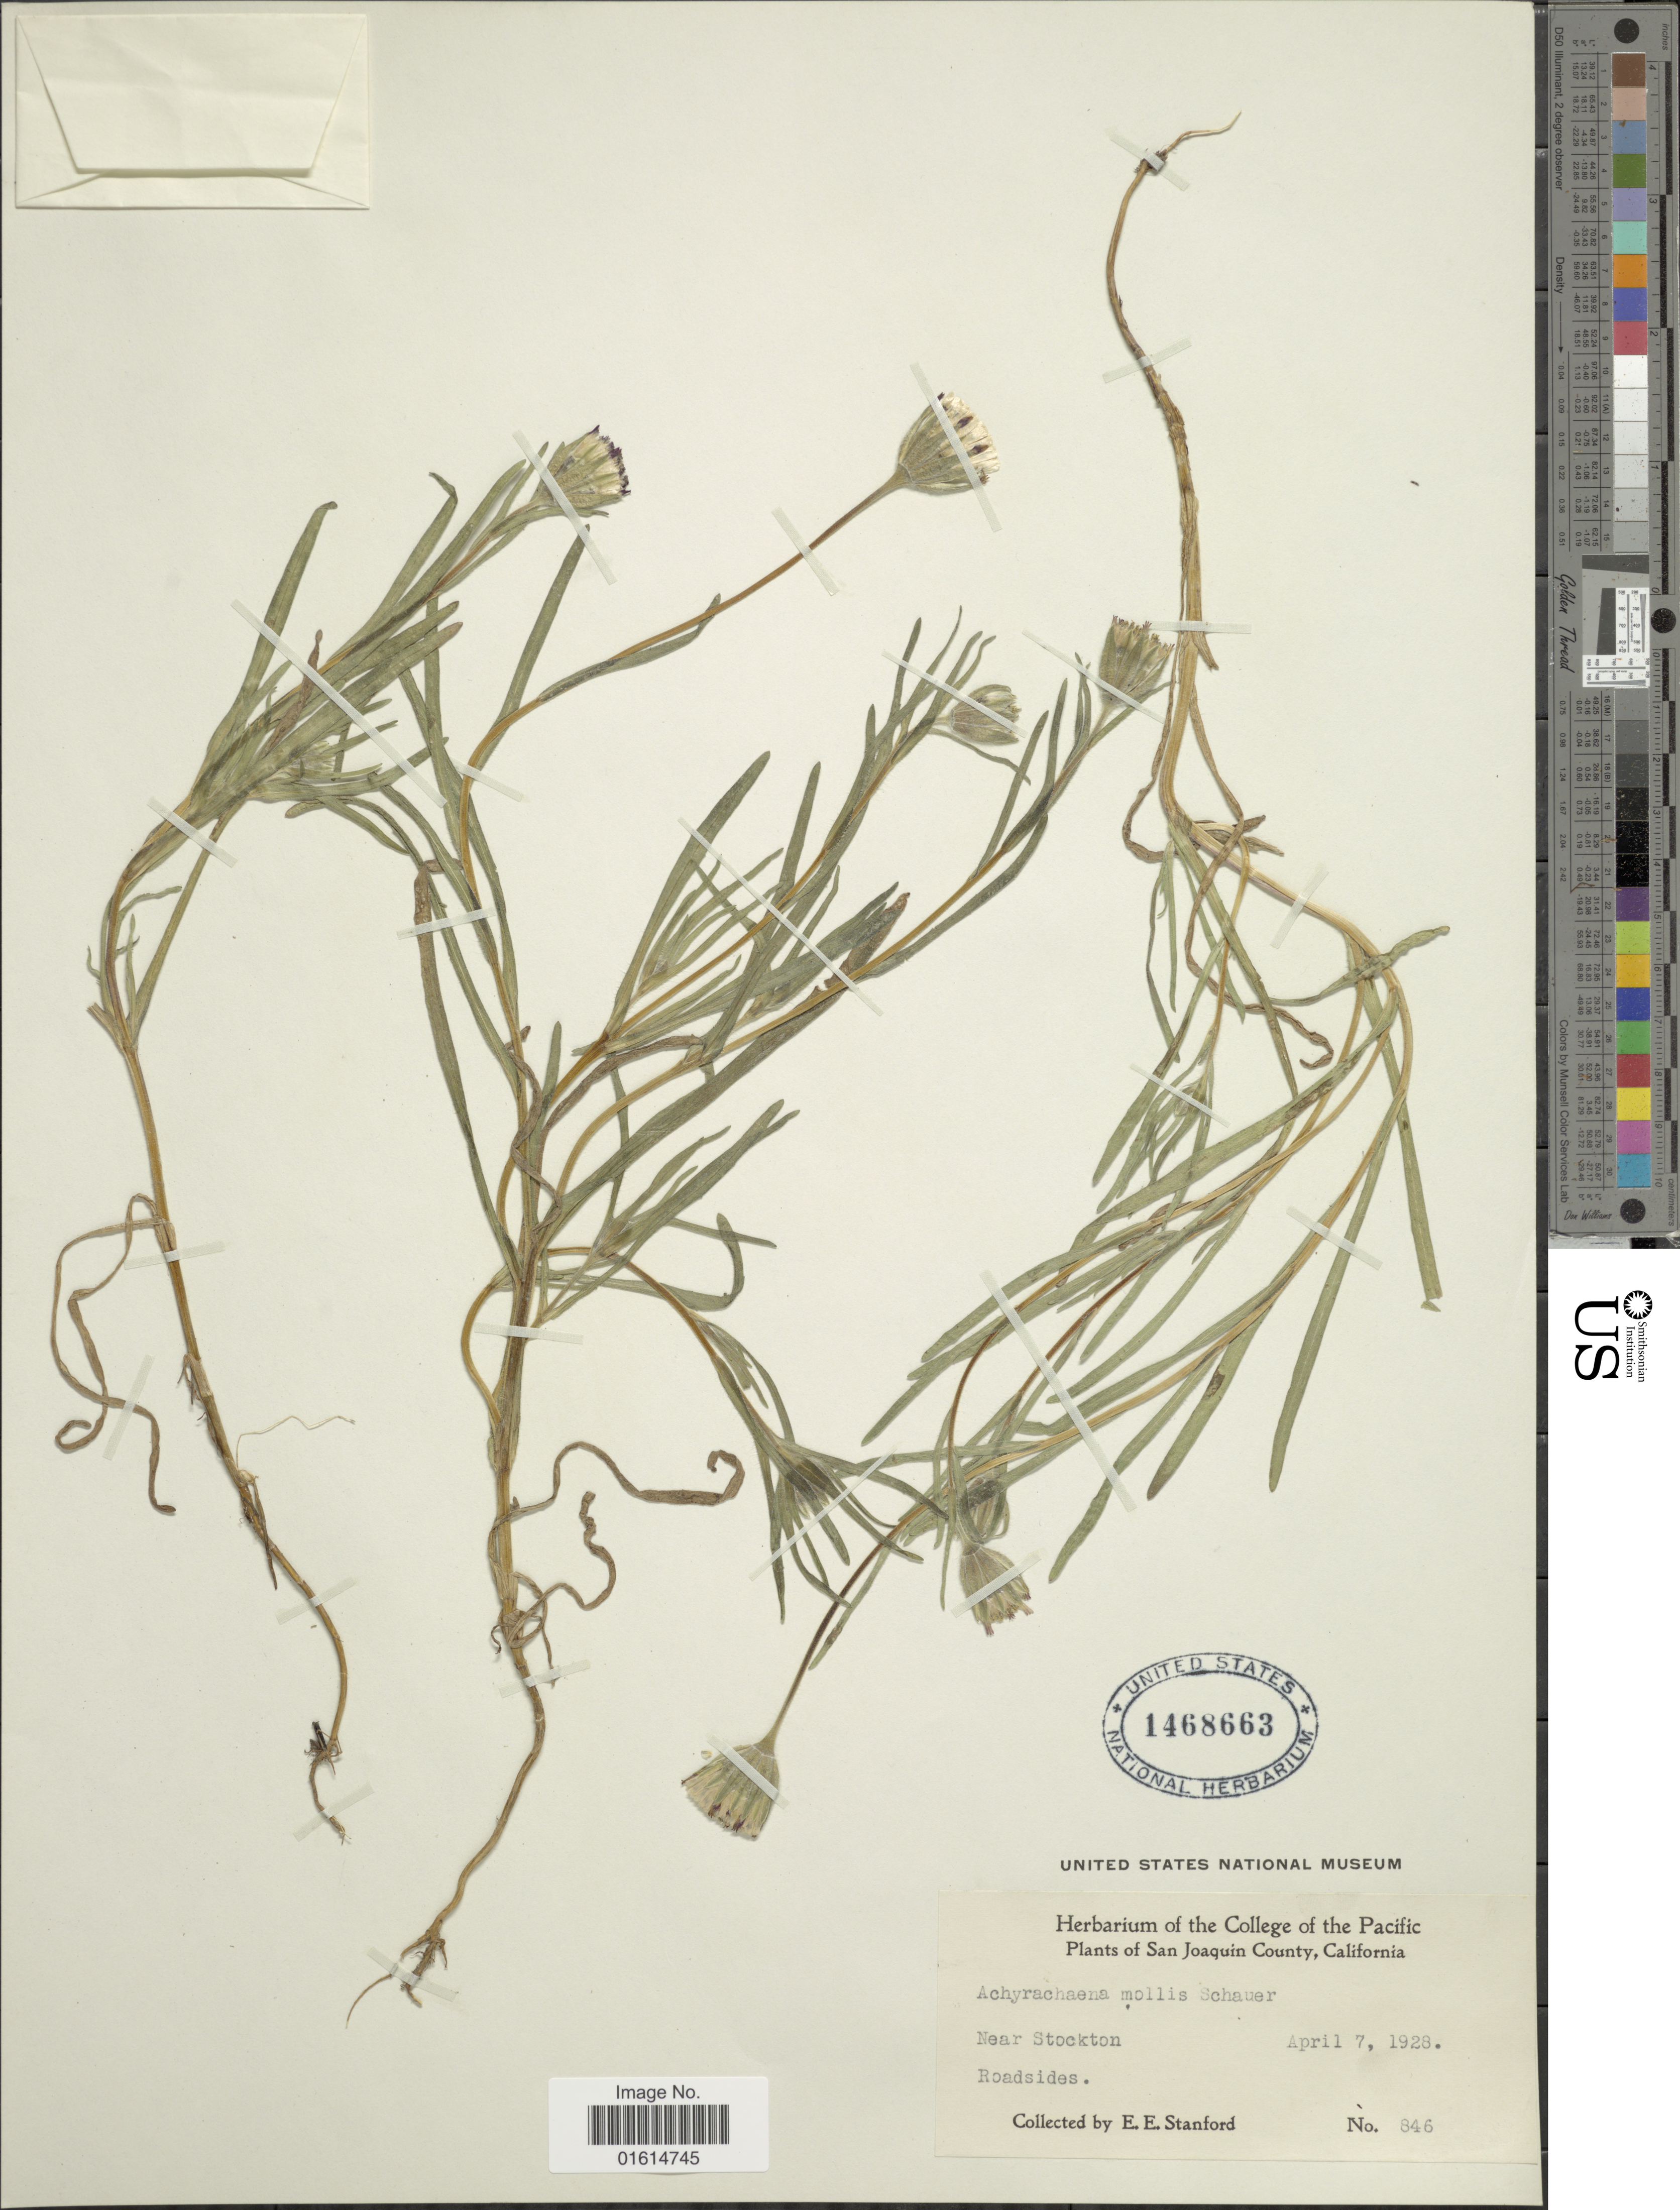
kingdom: Plantae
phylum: Tracheophyta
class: Magnoliopsida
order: Asterales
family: Asteraceae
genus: Achyrachaena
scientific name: Achyrachaena mollis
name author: Schauer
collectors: E. Stanford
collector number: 846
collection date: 1928-04-07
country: United States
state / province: California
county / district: San Joaquin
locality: San Joaquin County, near Stockton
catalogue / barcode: US 1468663